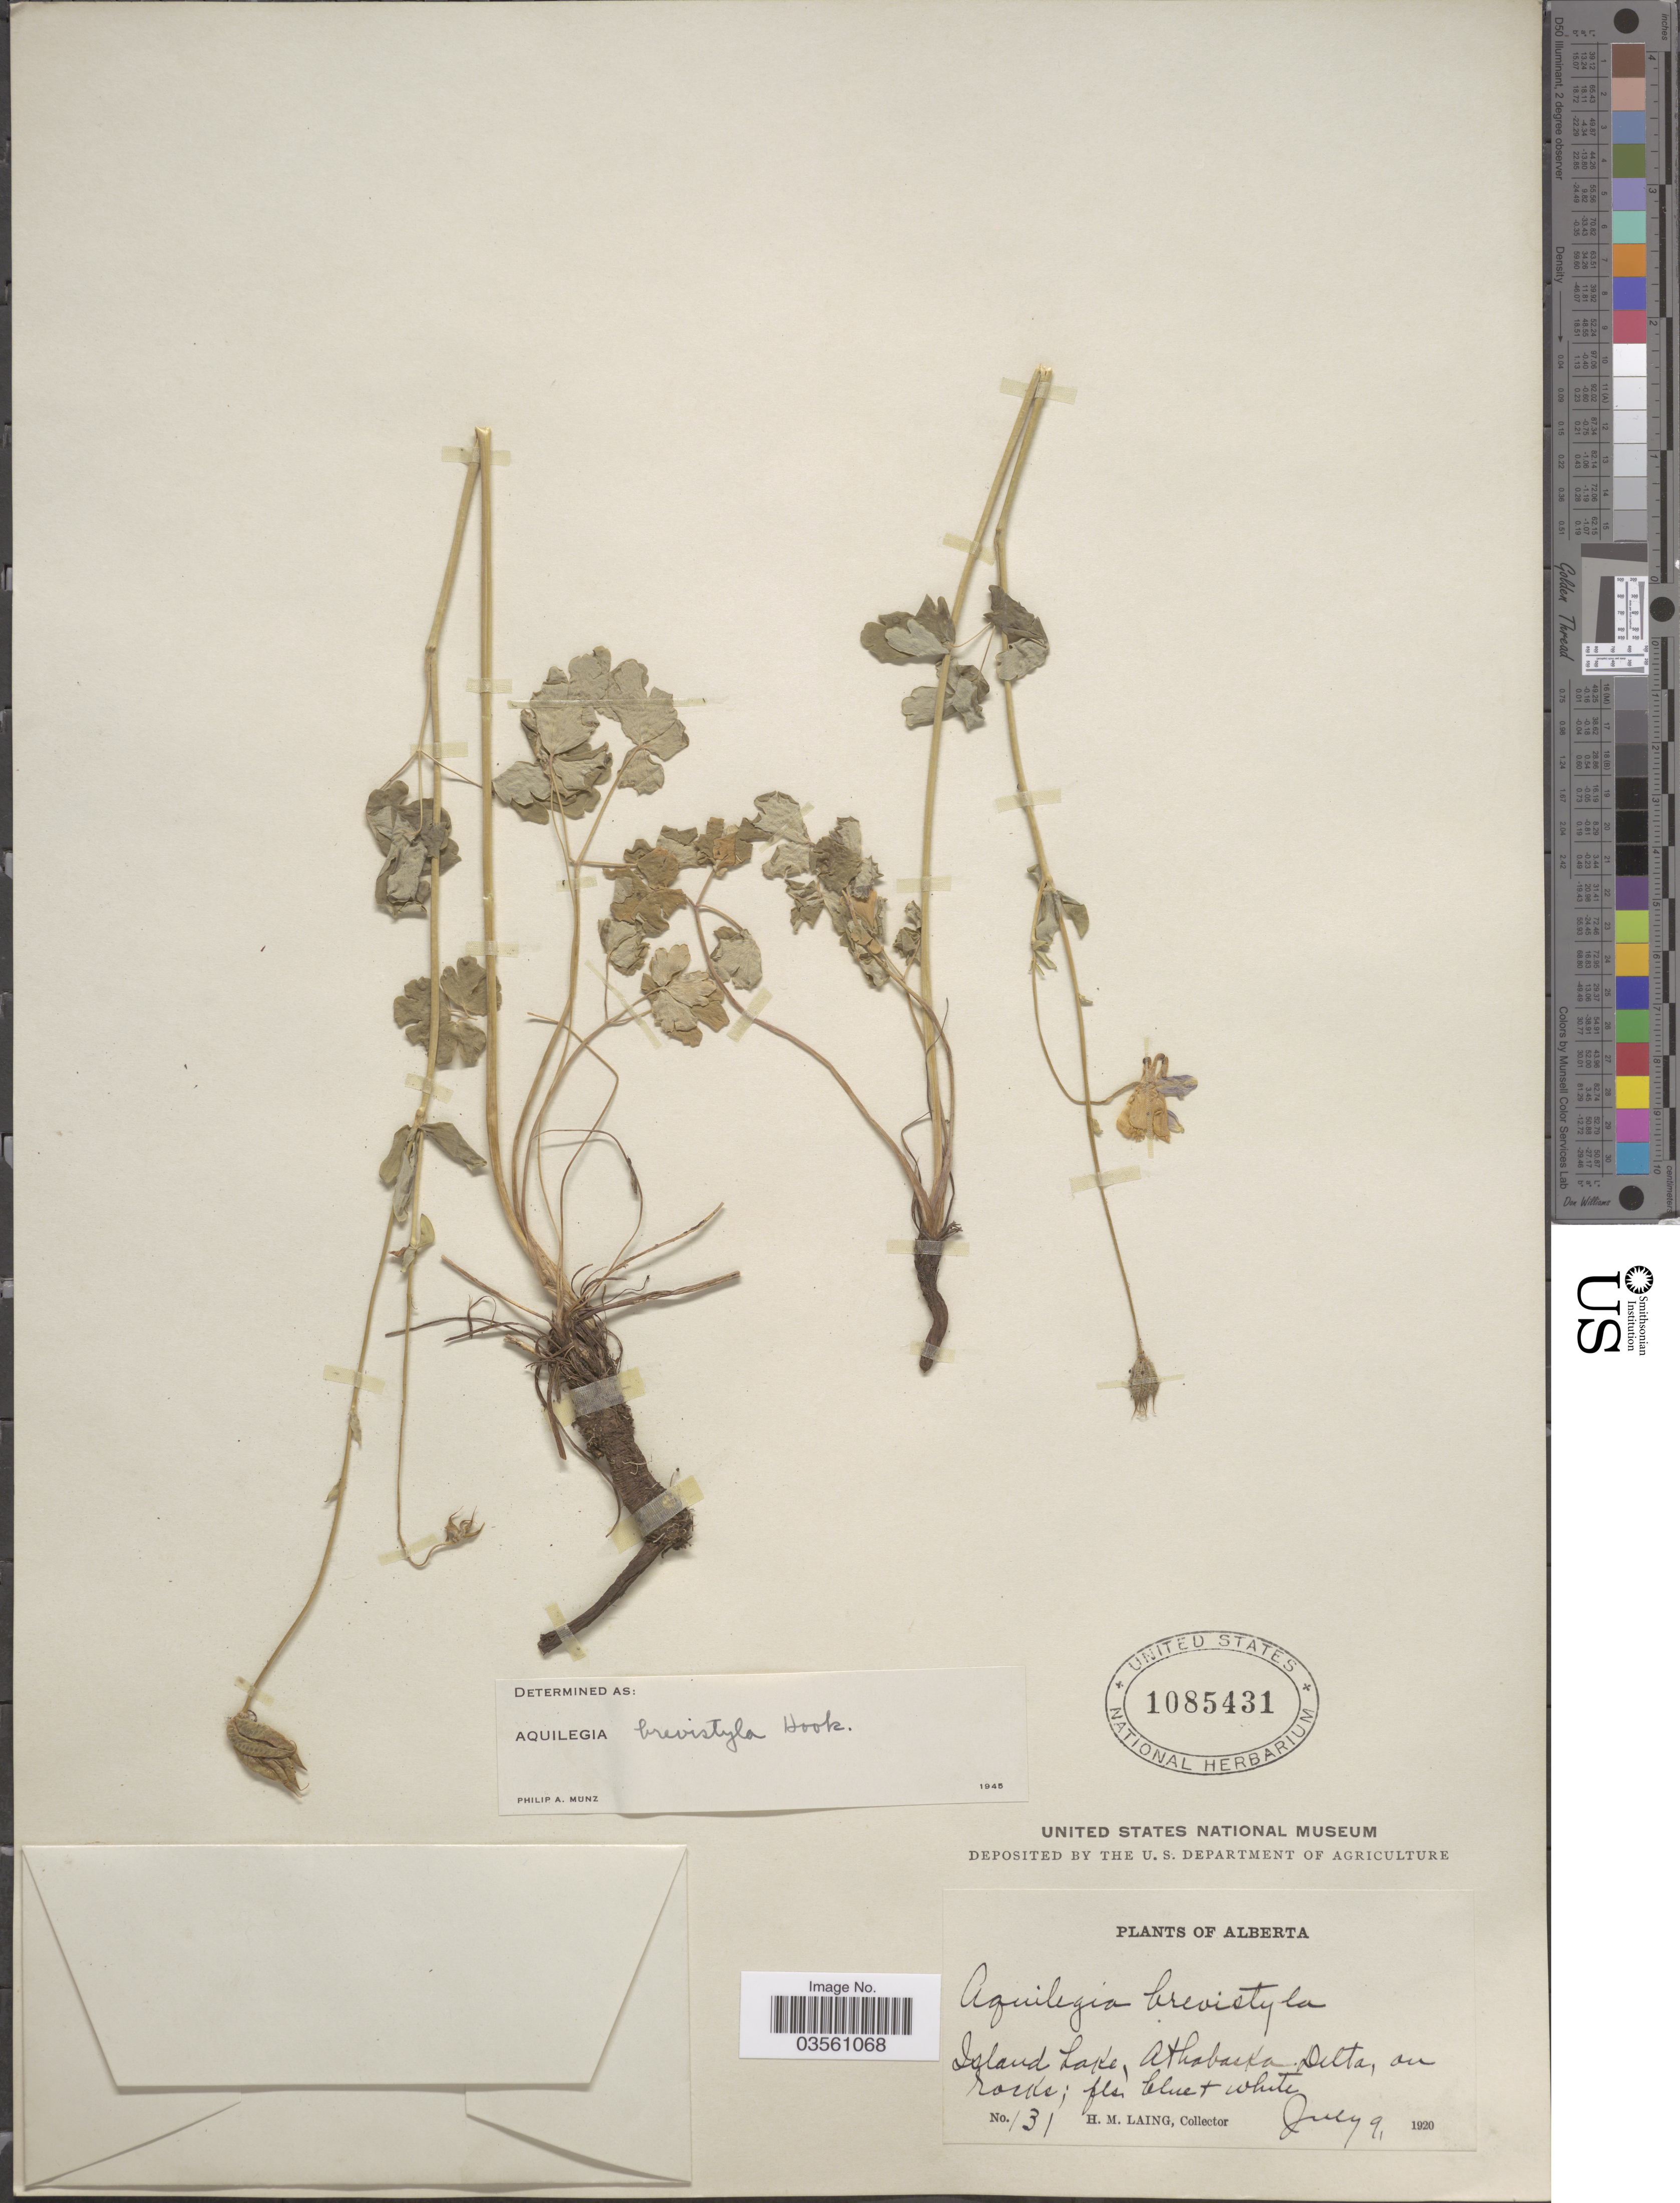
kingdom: Plantae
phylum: Tracheophyta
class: Magnoliopsida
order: Ranunculales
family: Ranunculaceae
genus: Aquilegia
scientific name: Aquilegia brevistyla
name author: Hook.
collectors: H. Laing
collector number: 131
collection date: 1920-07-09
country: Canada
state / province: Alberta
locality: Island Lake, Athabaska Delta, on rocks.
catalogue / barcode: US 1085431